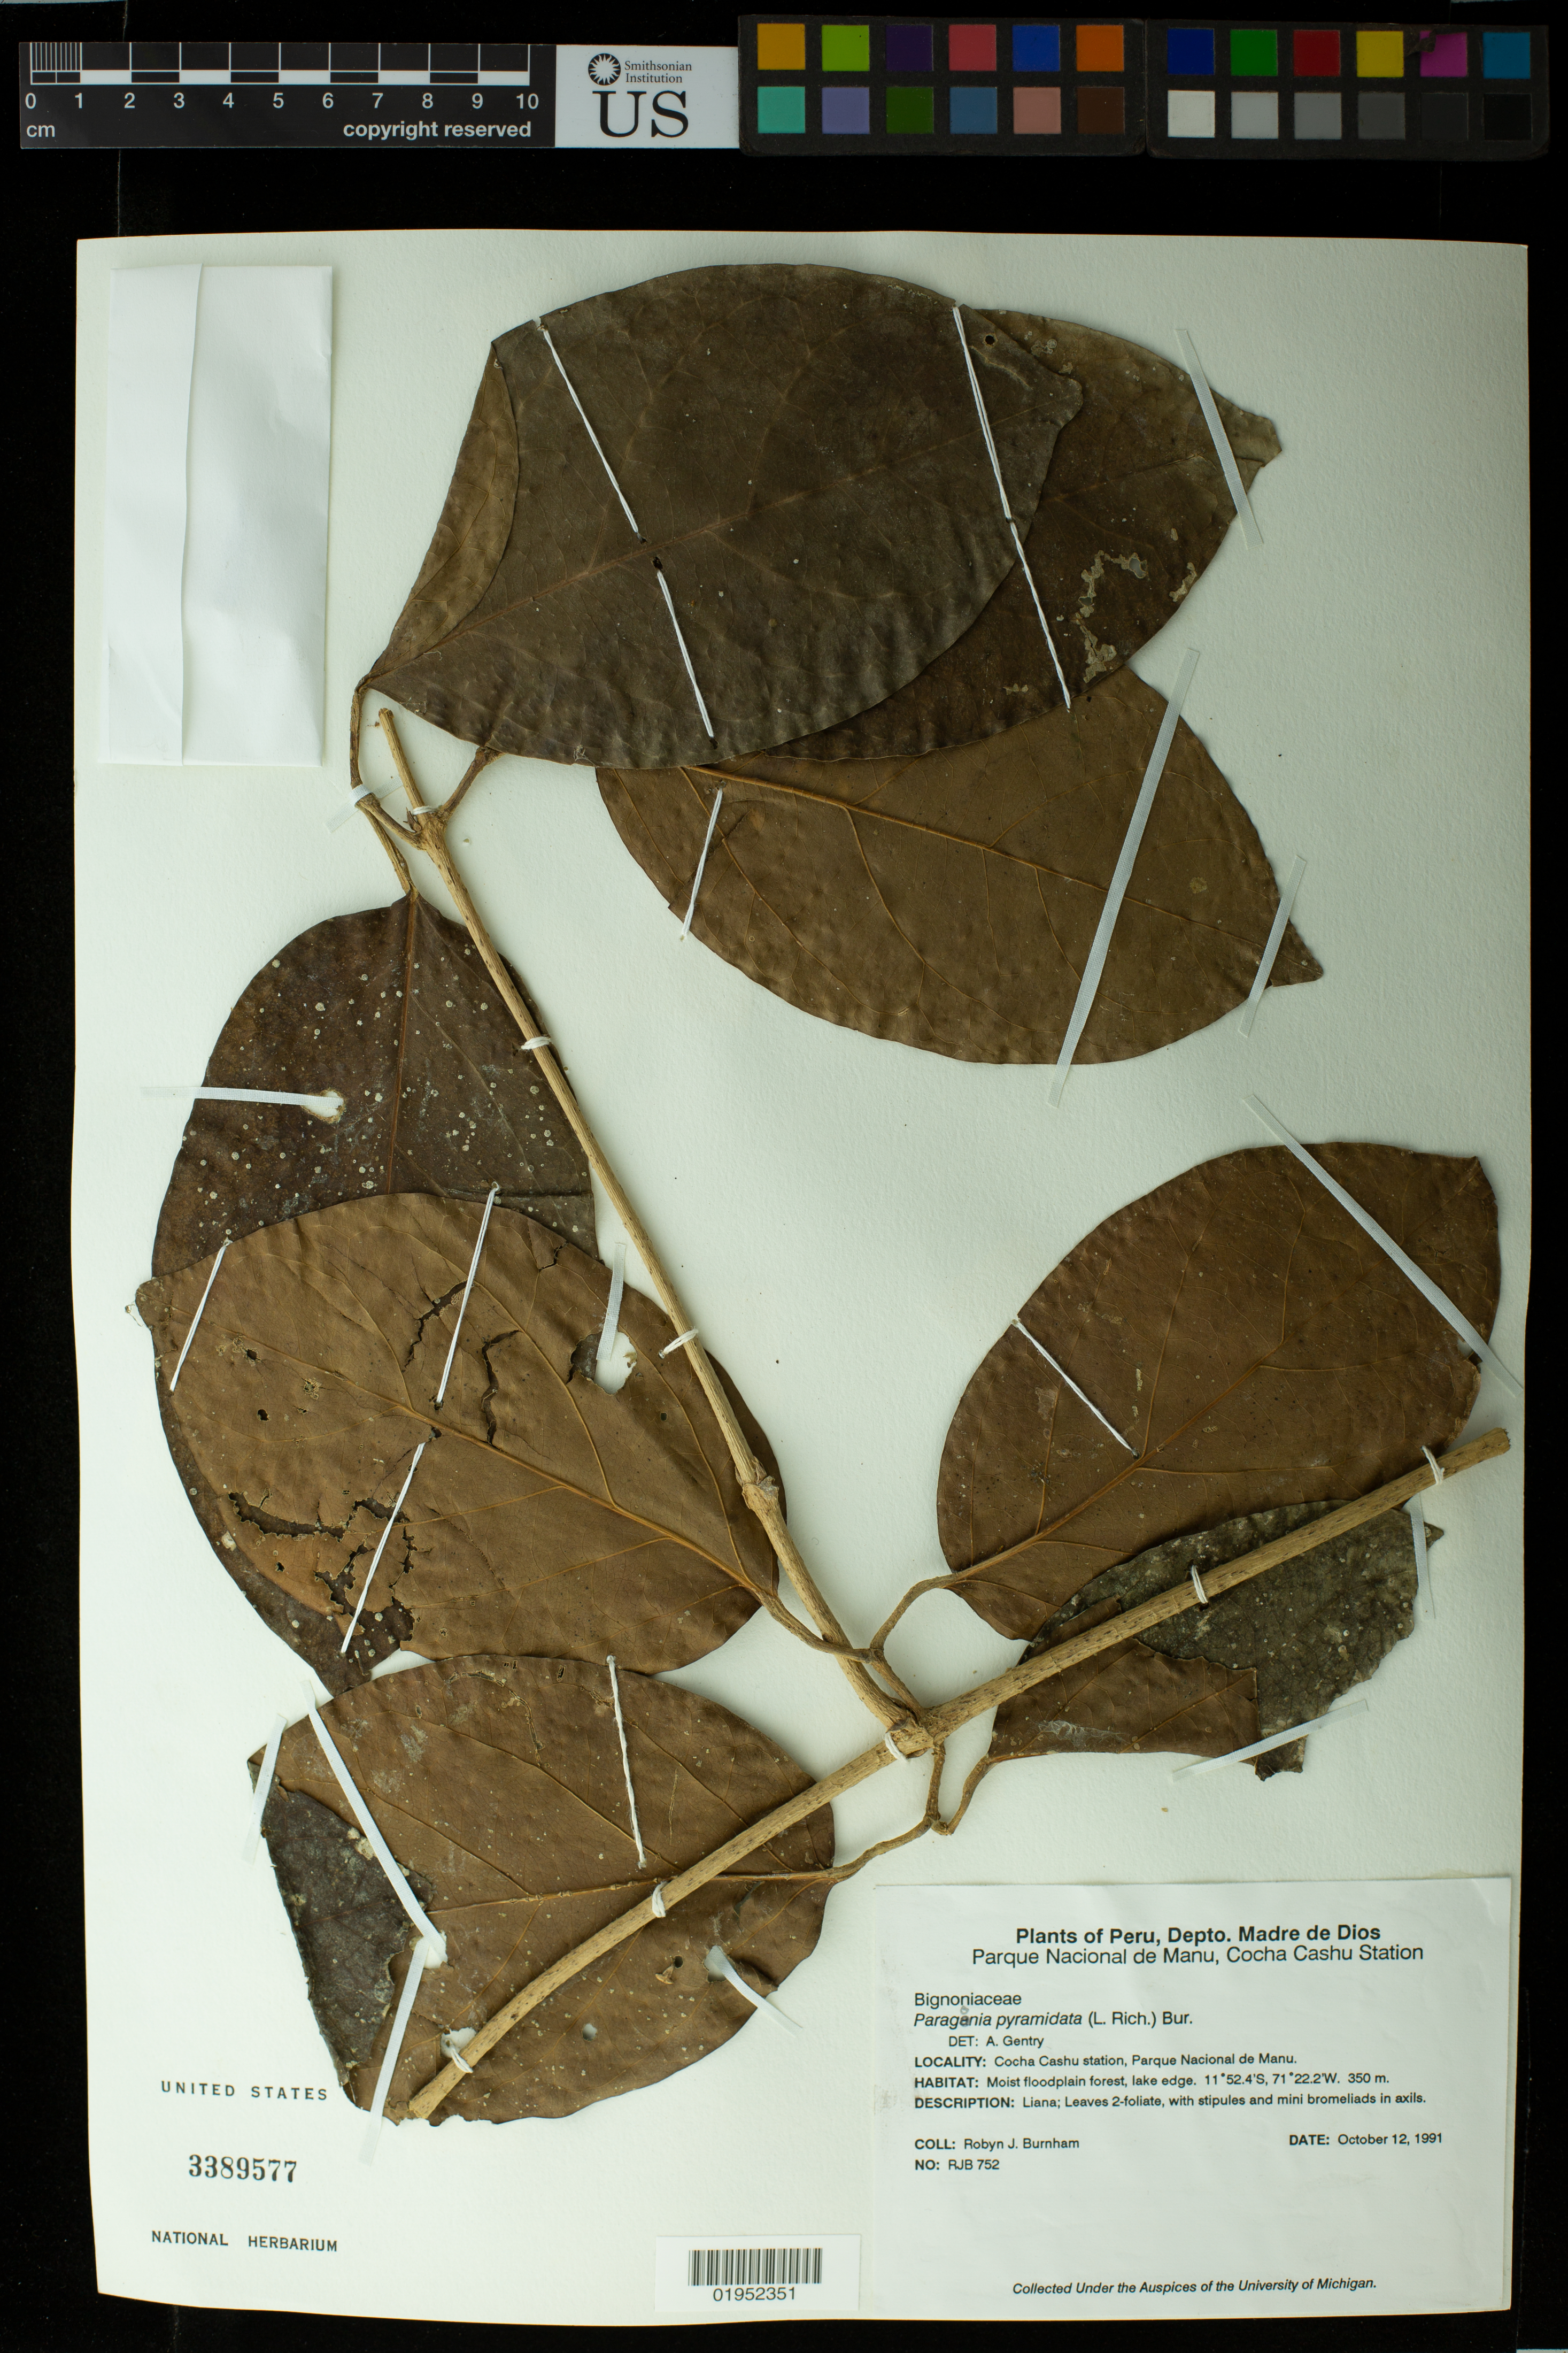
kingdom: Plantae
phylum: Tracheophyta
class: Magnoliopsida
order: Lamiales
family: Bignoniaceae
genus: Paragonia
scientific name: Paragonia pyramidata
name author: (Rich.) Bureau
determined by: Gentry, A. H.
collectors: R. J. Burnham & P. Nuñez V.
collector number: RJB 752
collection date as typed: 17 Oct 1991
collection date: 1991-10-17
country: Peru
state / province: Madre de Dios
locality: Parque Nacional de Manu, Cocha Cashu Station. Across river from station: ravine plot 2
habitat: Moist floodplain forest, lake edge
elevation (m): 350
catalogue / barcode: US 3389577